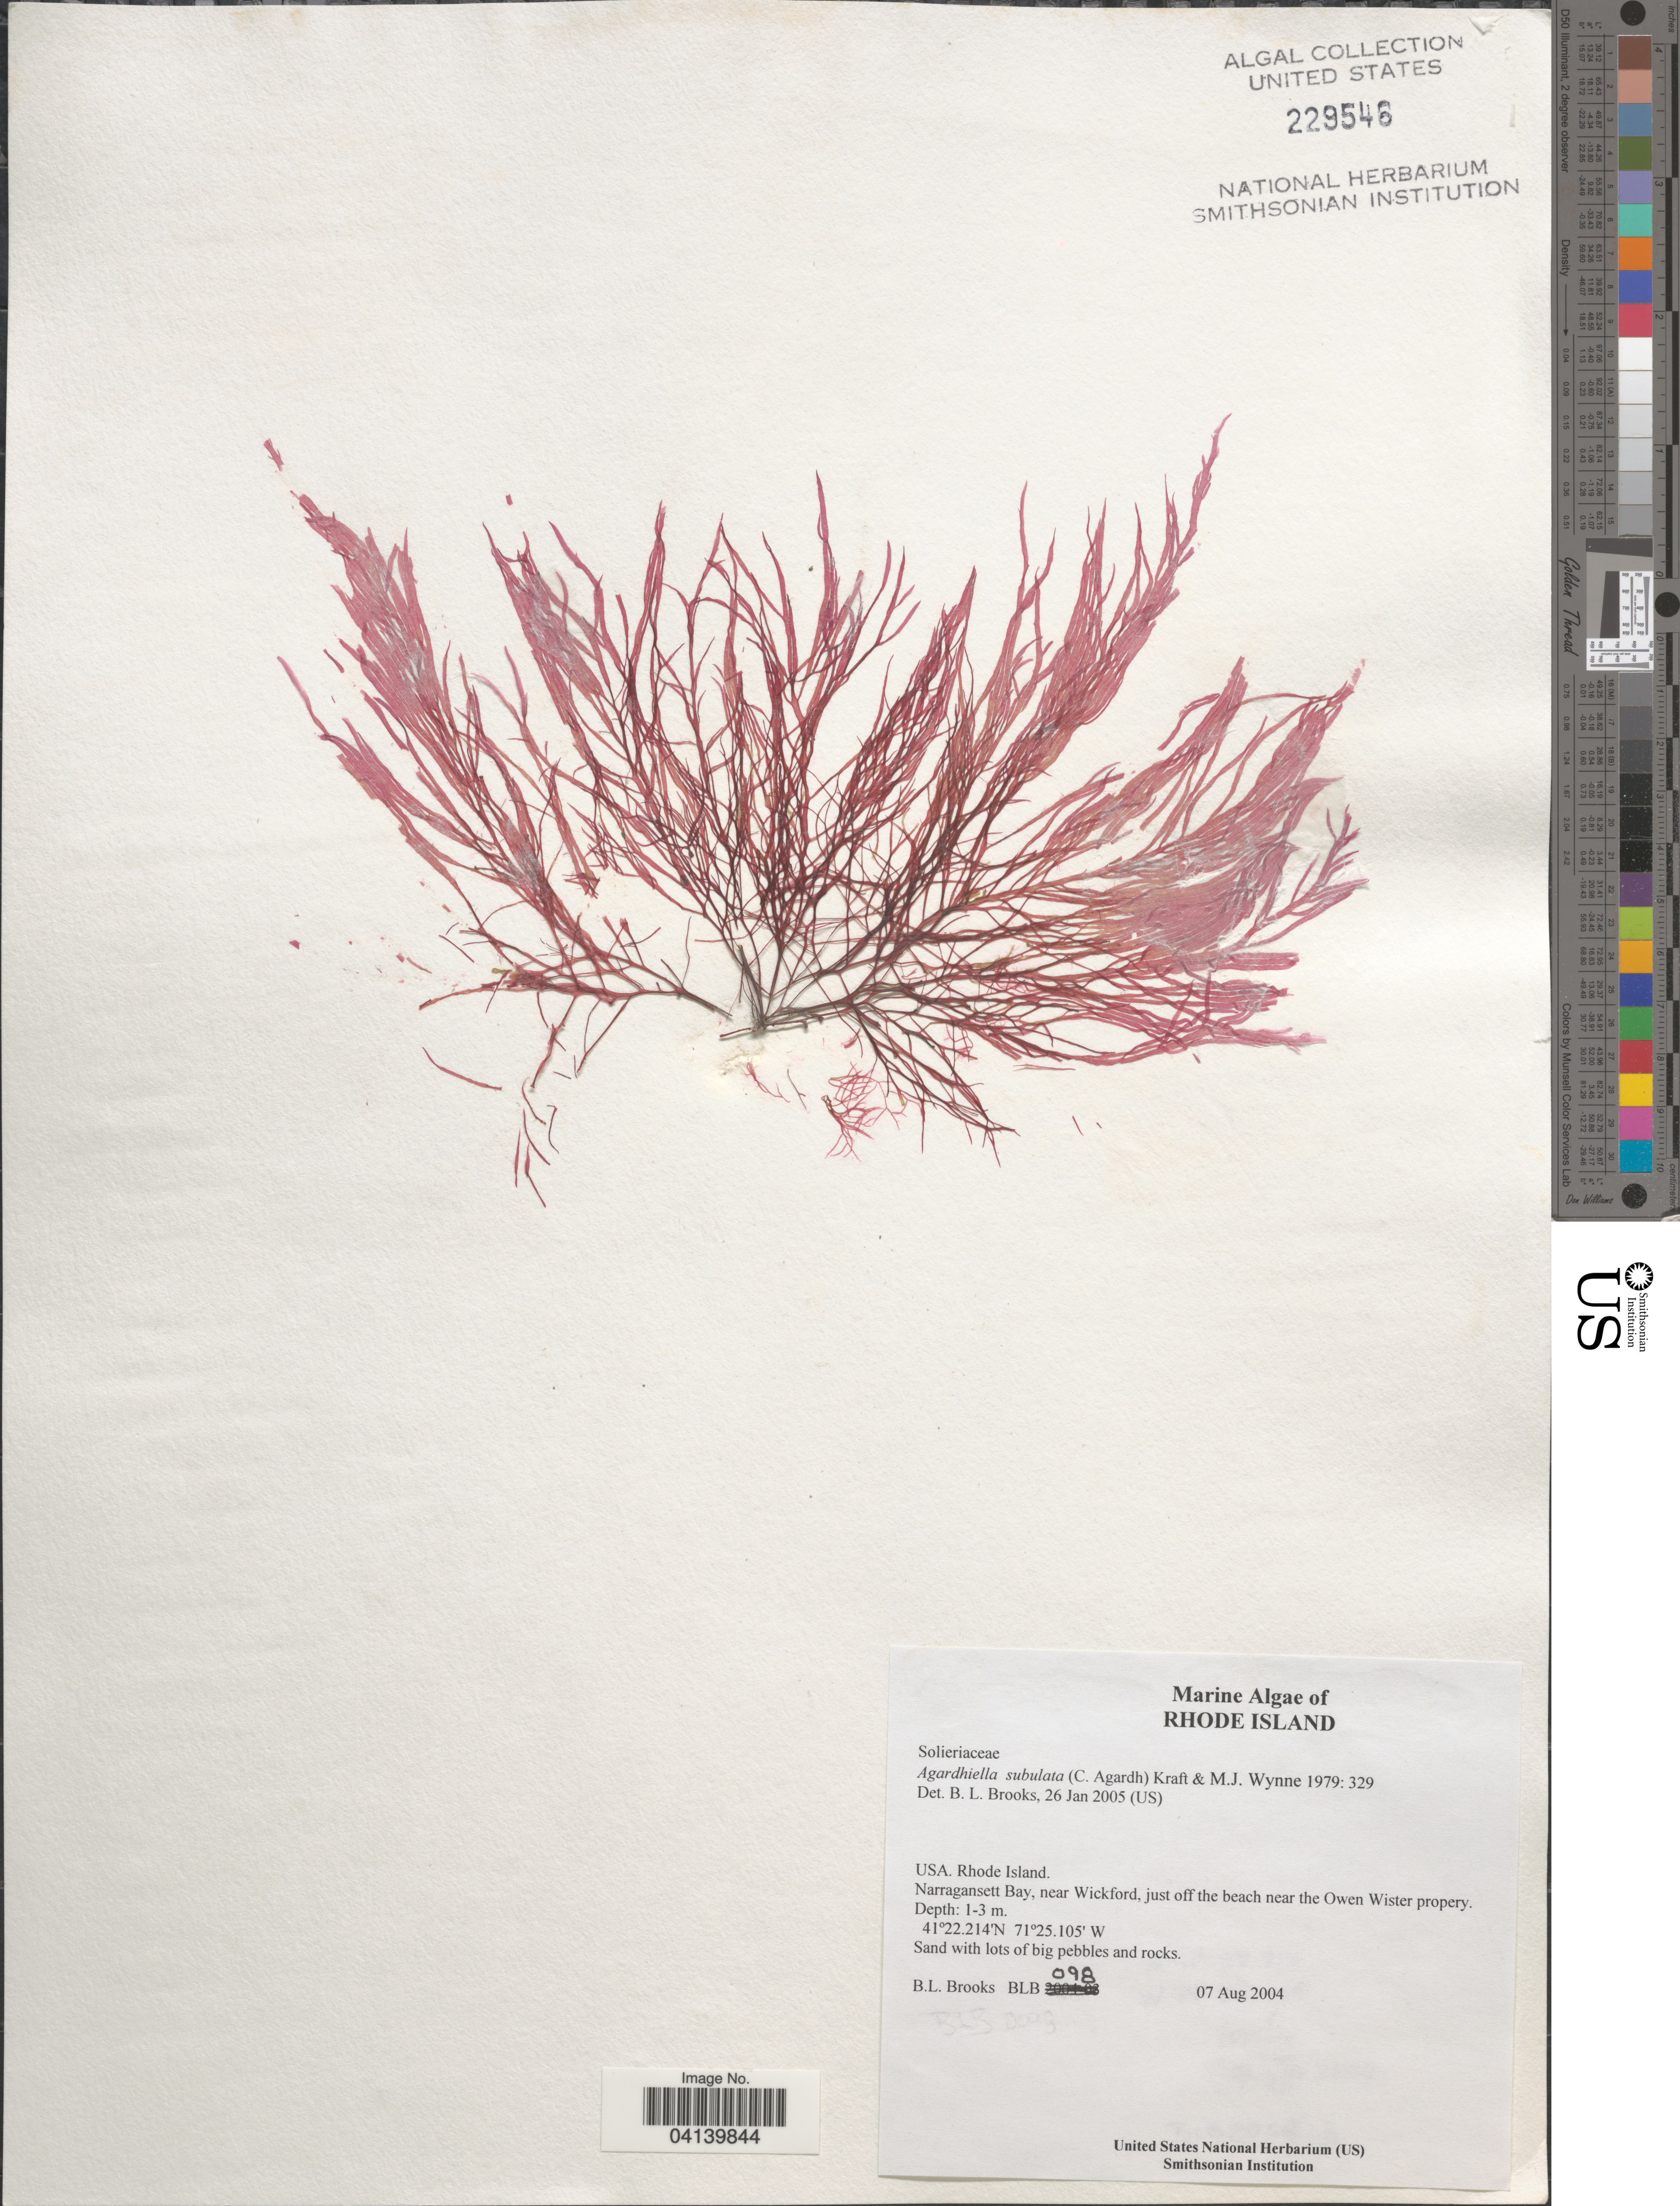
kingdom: Plantae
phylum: Rhodophyta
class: Florideophyceae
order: Gigartinales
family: Solieriaceae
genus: Agardhiella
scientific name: Agardhiella subulata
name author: (C. Agardh) G.T.Kraft & M.J. Wynne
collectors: B. Brooks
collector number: BLB 098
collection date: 2004-08-07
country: United States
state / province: Rhode Island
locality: Narragansett Bay, near Wickford, just off the beach near the Owen Wister propery.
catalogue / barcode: US 229546